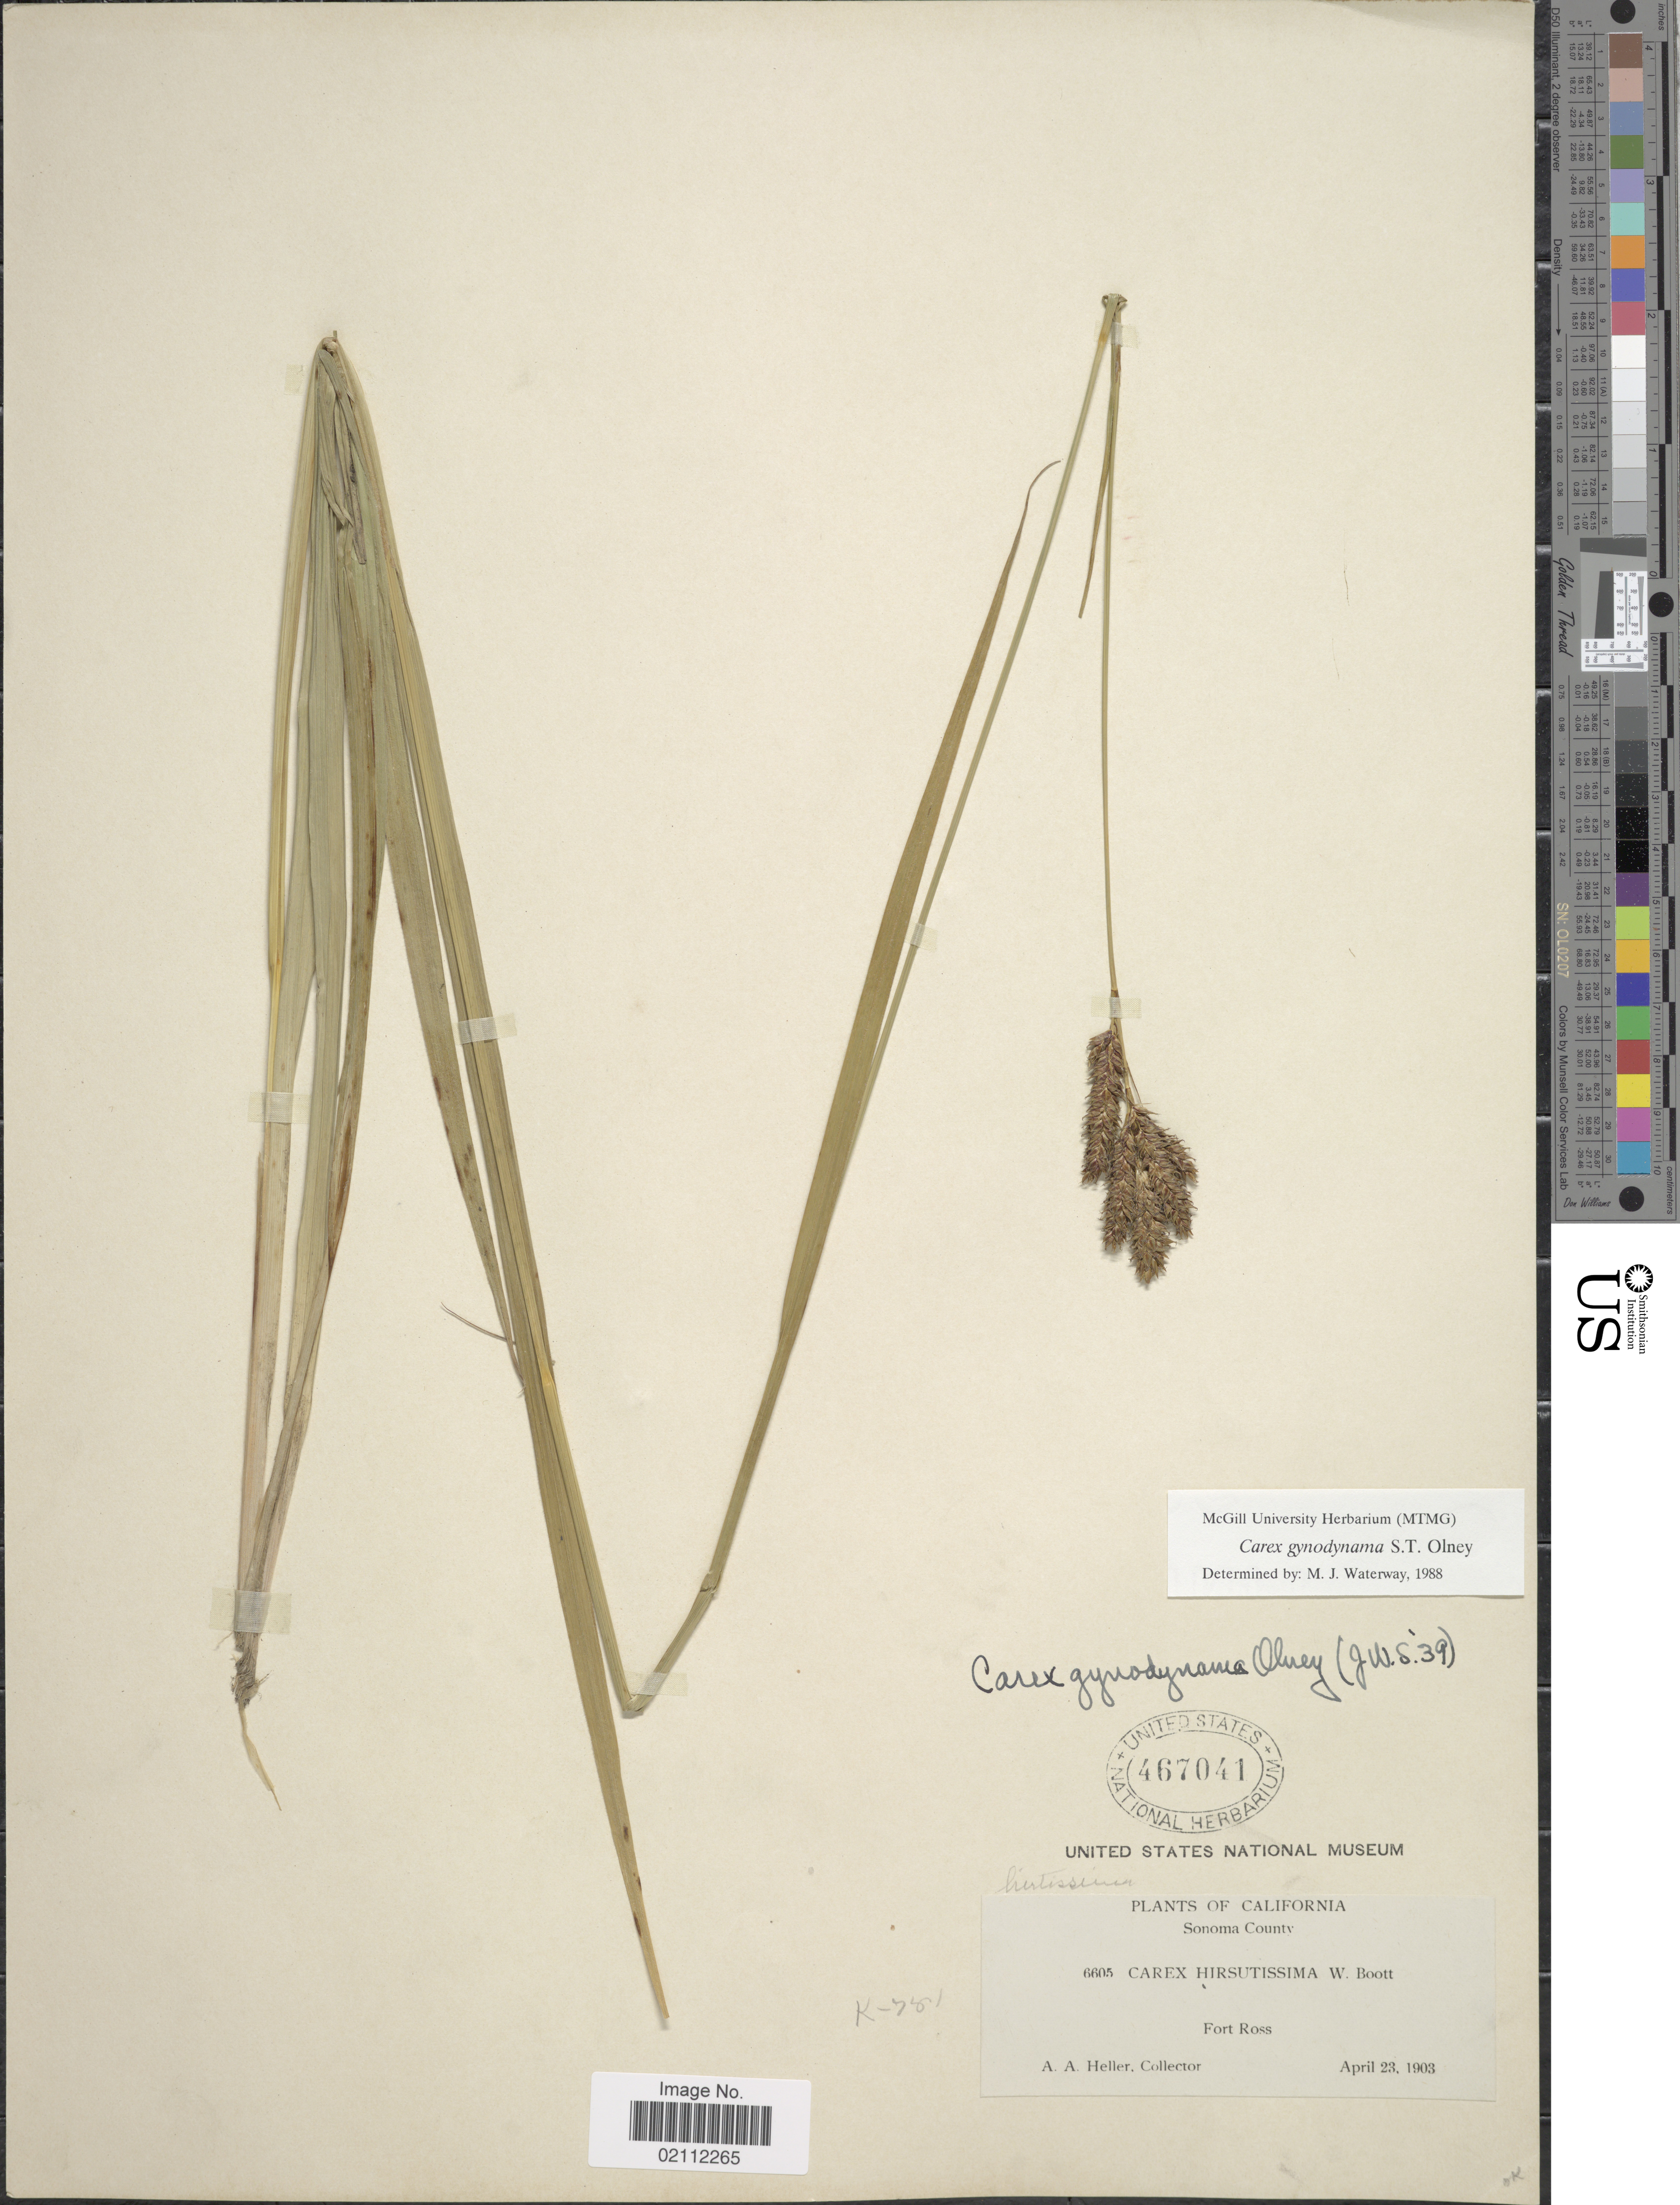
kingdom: Plantae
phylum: Tracheophyta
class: Liliopsida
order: Poales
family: Cyperaceae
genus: Carex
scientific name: Carex gynodynama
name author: Olney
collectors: A. A. Heller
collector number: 6605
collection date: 1903-04-23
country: United States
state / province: California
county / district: Sonoma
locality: Sonoma County. Fort Ross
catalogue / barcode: US 467041